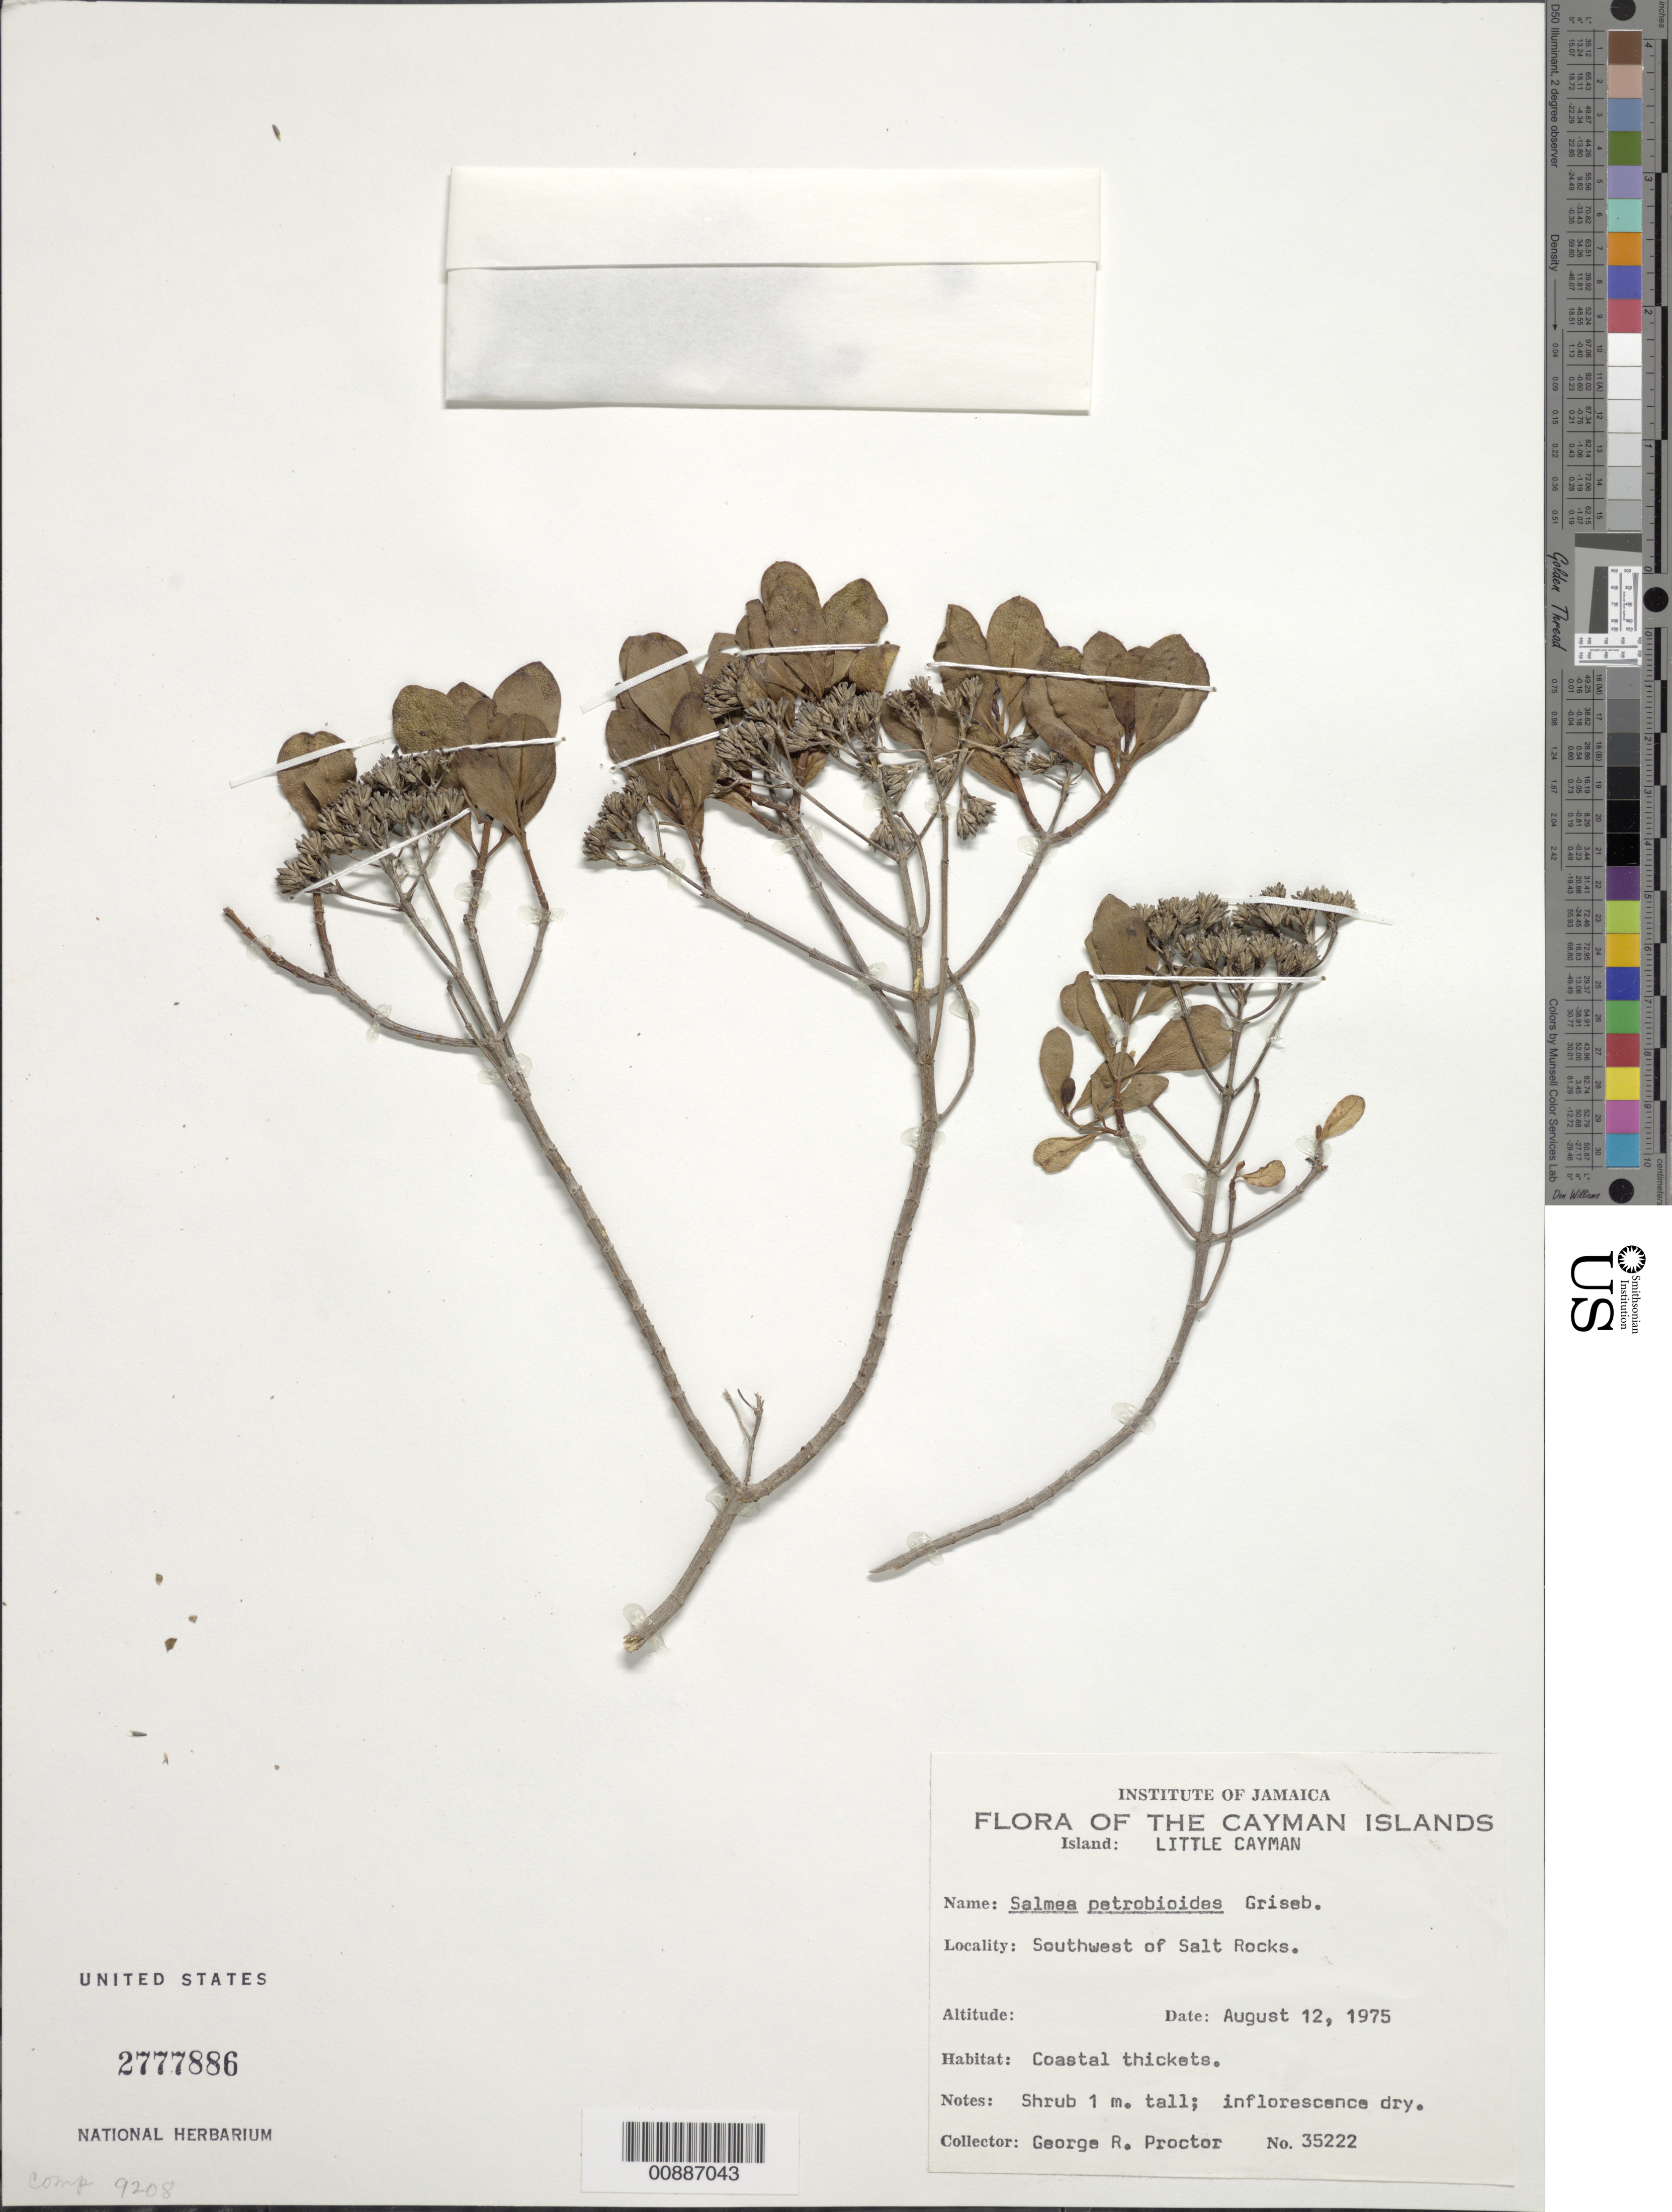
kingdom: Plantae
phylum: Tracheophyta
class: Magnoliopsida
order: Asterales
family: Asteraceae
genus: Salmea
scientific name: Salmea petrobioides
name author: Griseb.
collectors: G. R. Proctor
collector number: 35222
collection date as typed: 12 Aug 1975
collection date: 1975-08-12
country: Cayman Islands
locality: Little Cayman. Southwest of Salt Rocks.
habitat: Coastal thickets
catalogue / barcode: US 2777886